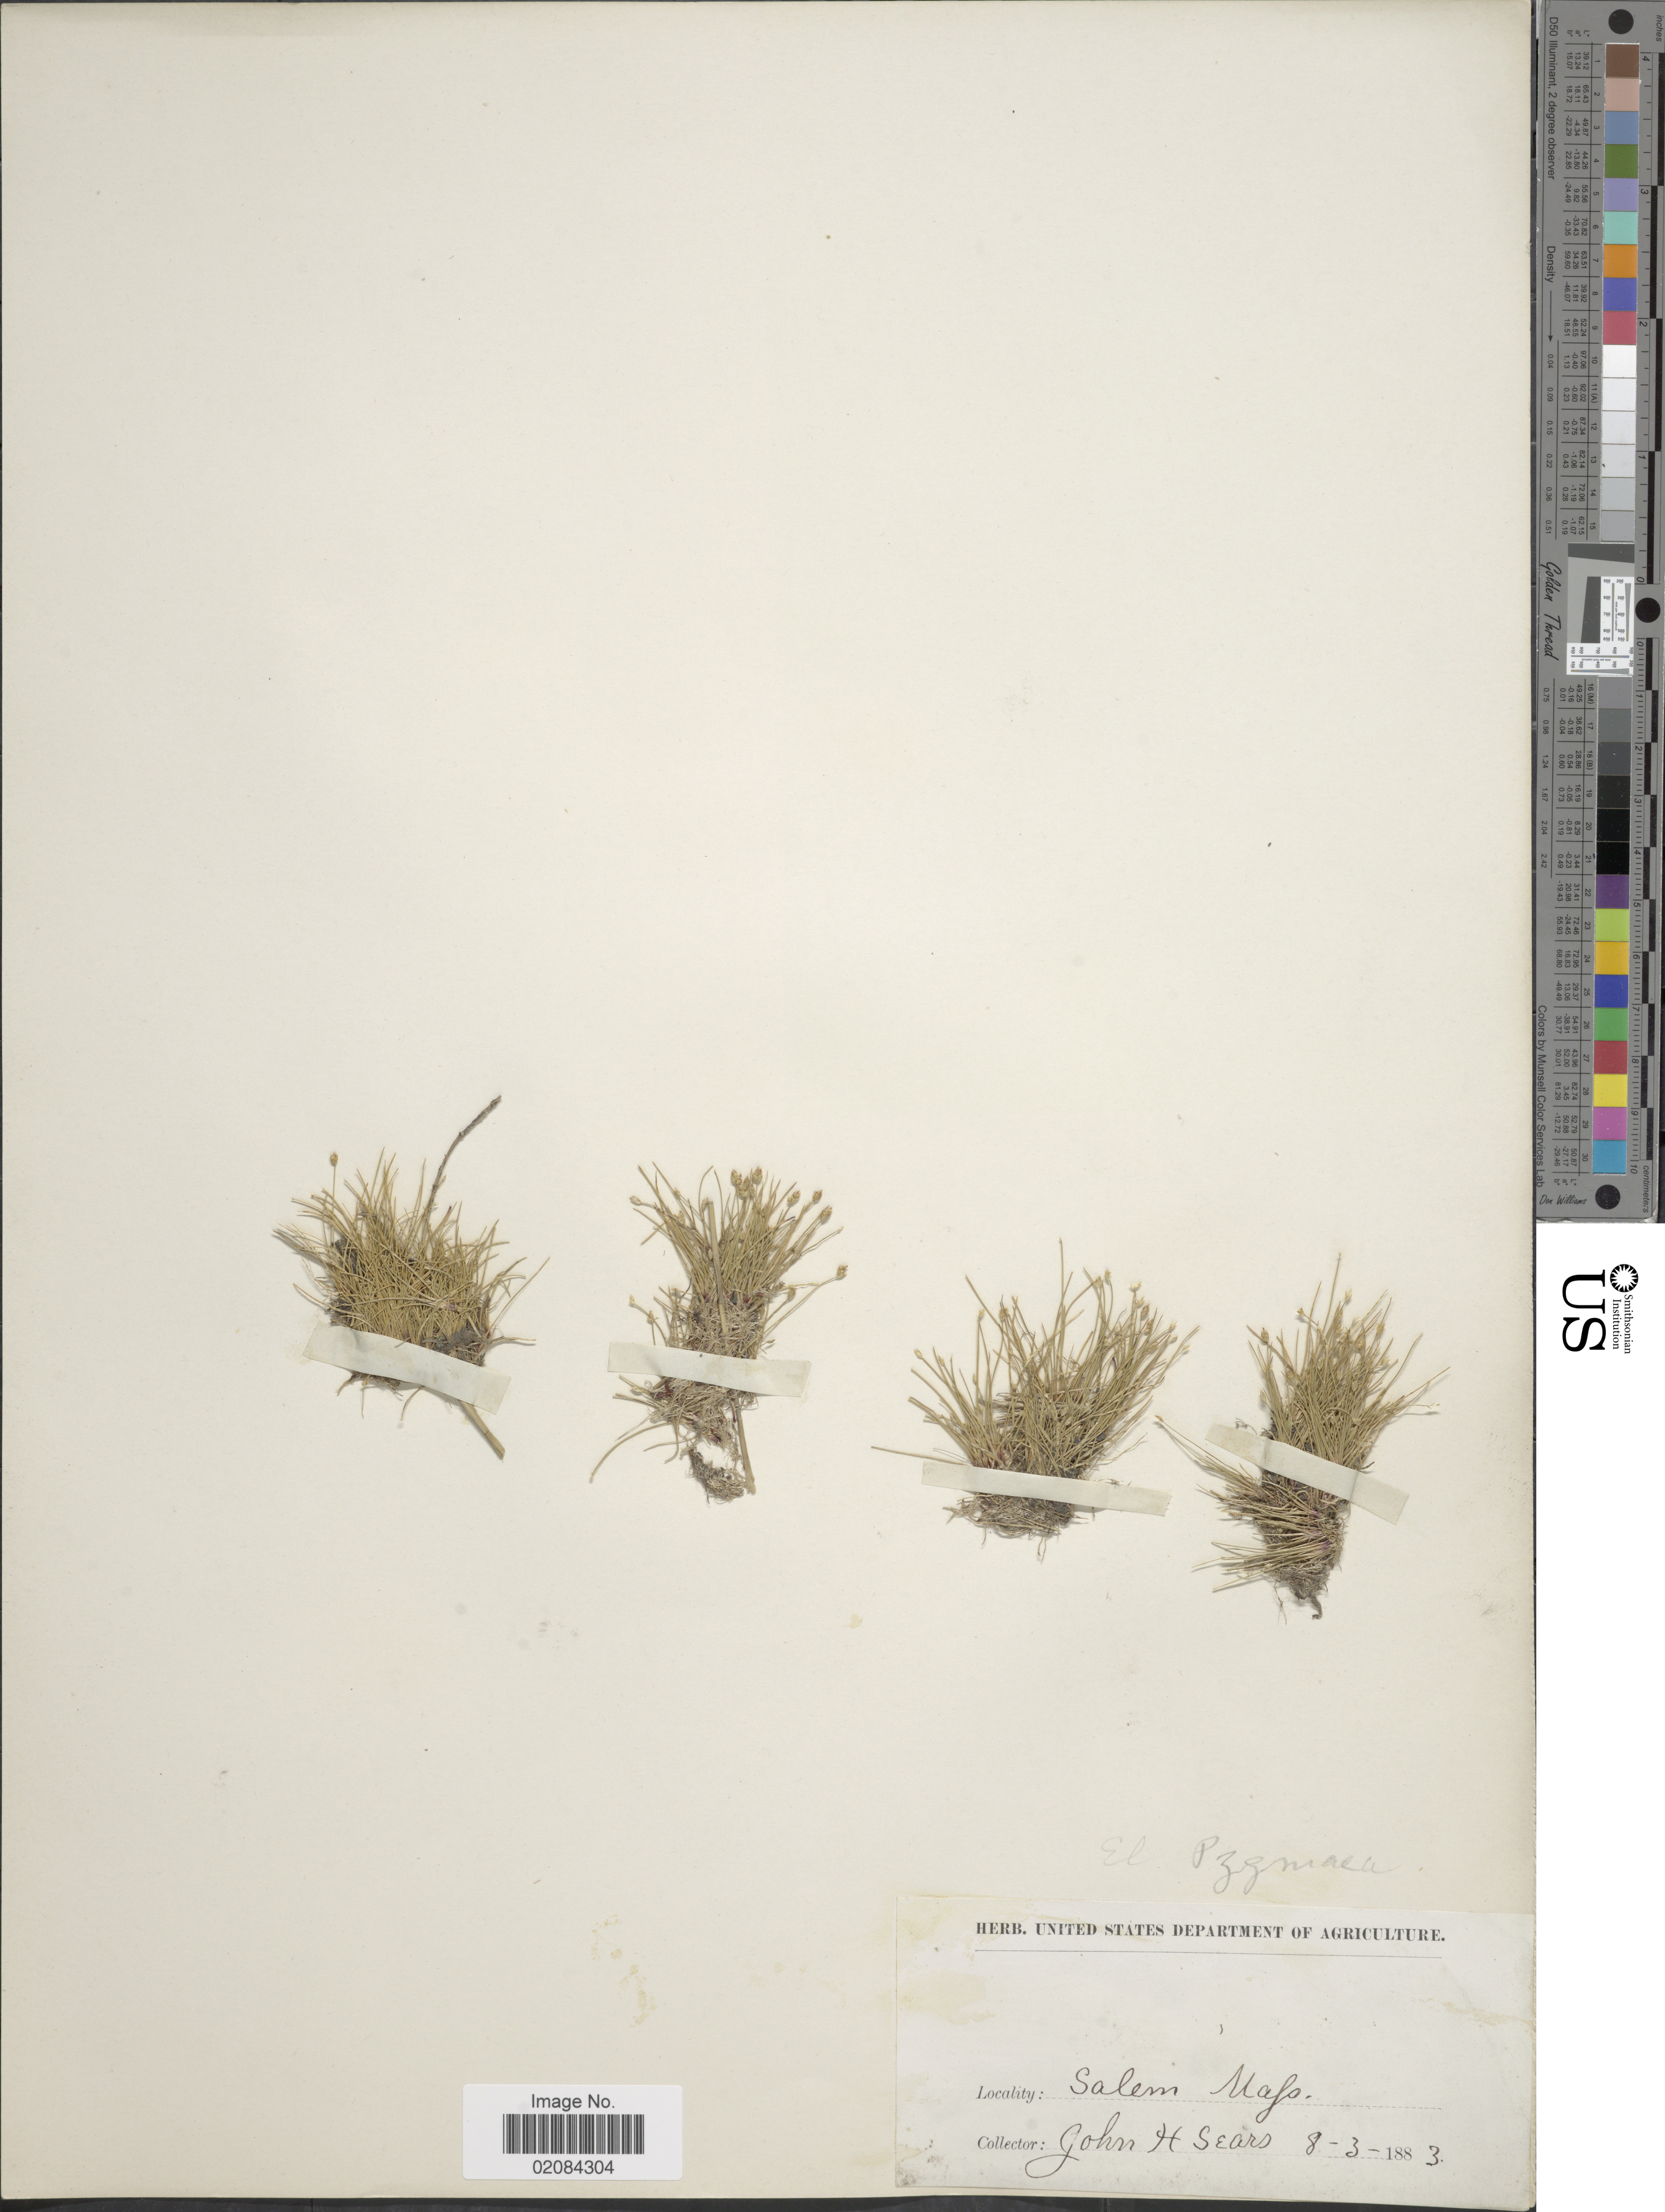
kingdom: Plantae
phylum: Tracheophyta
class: Liliopsida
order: Poales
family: Cyperaceae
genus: Eleocharis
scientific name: Eleocharis parvula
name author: (Roem. & Schult.) Link ex Williams et al.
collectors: J. Sears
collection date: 1883-08-03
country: United States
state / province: Massachusetts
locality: Salem Mass.